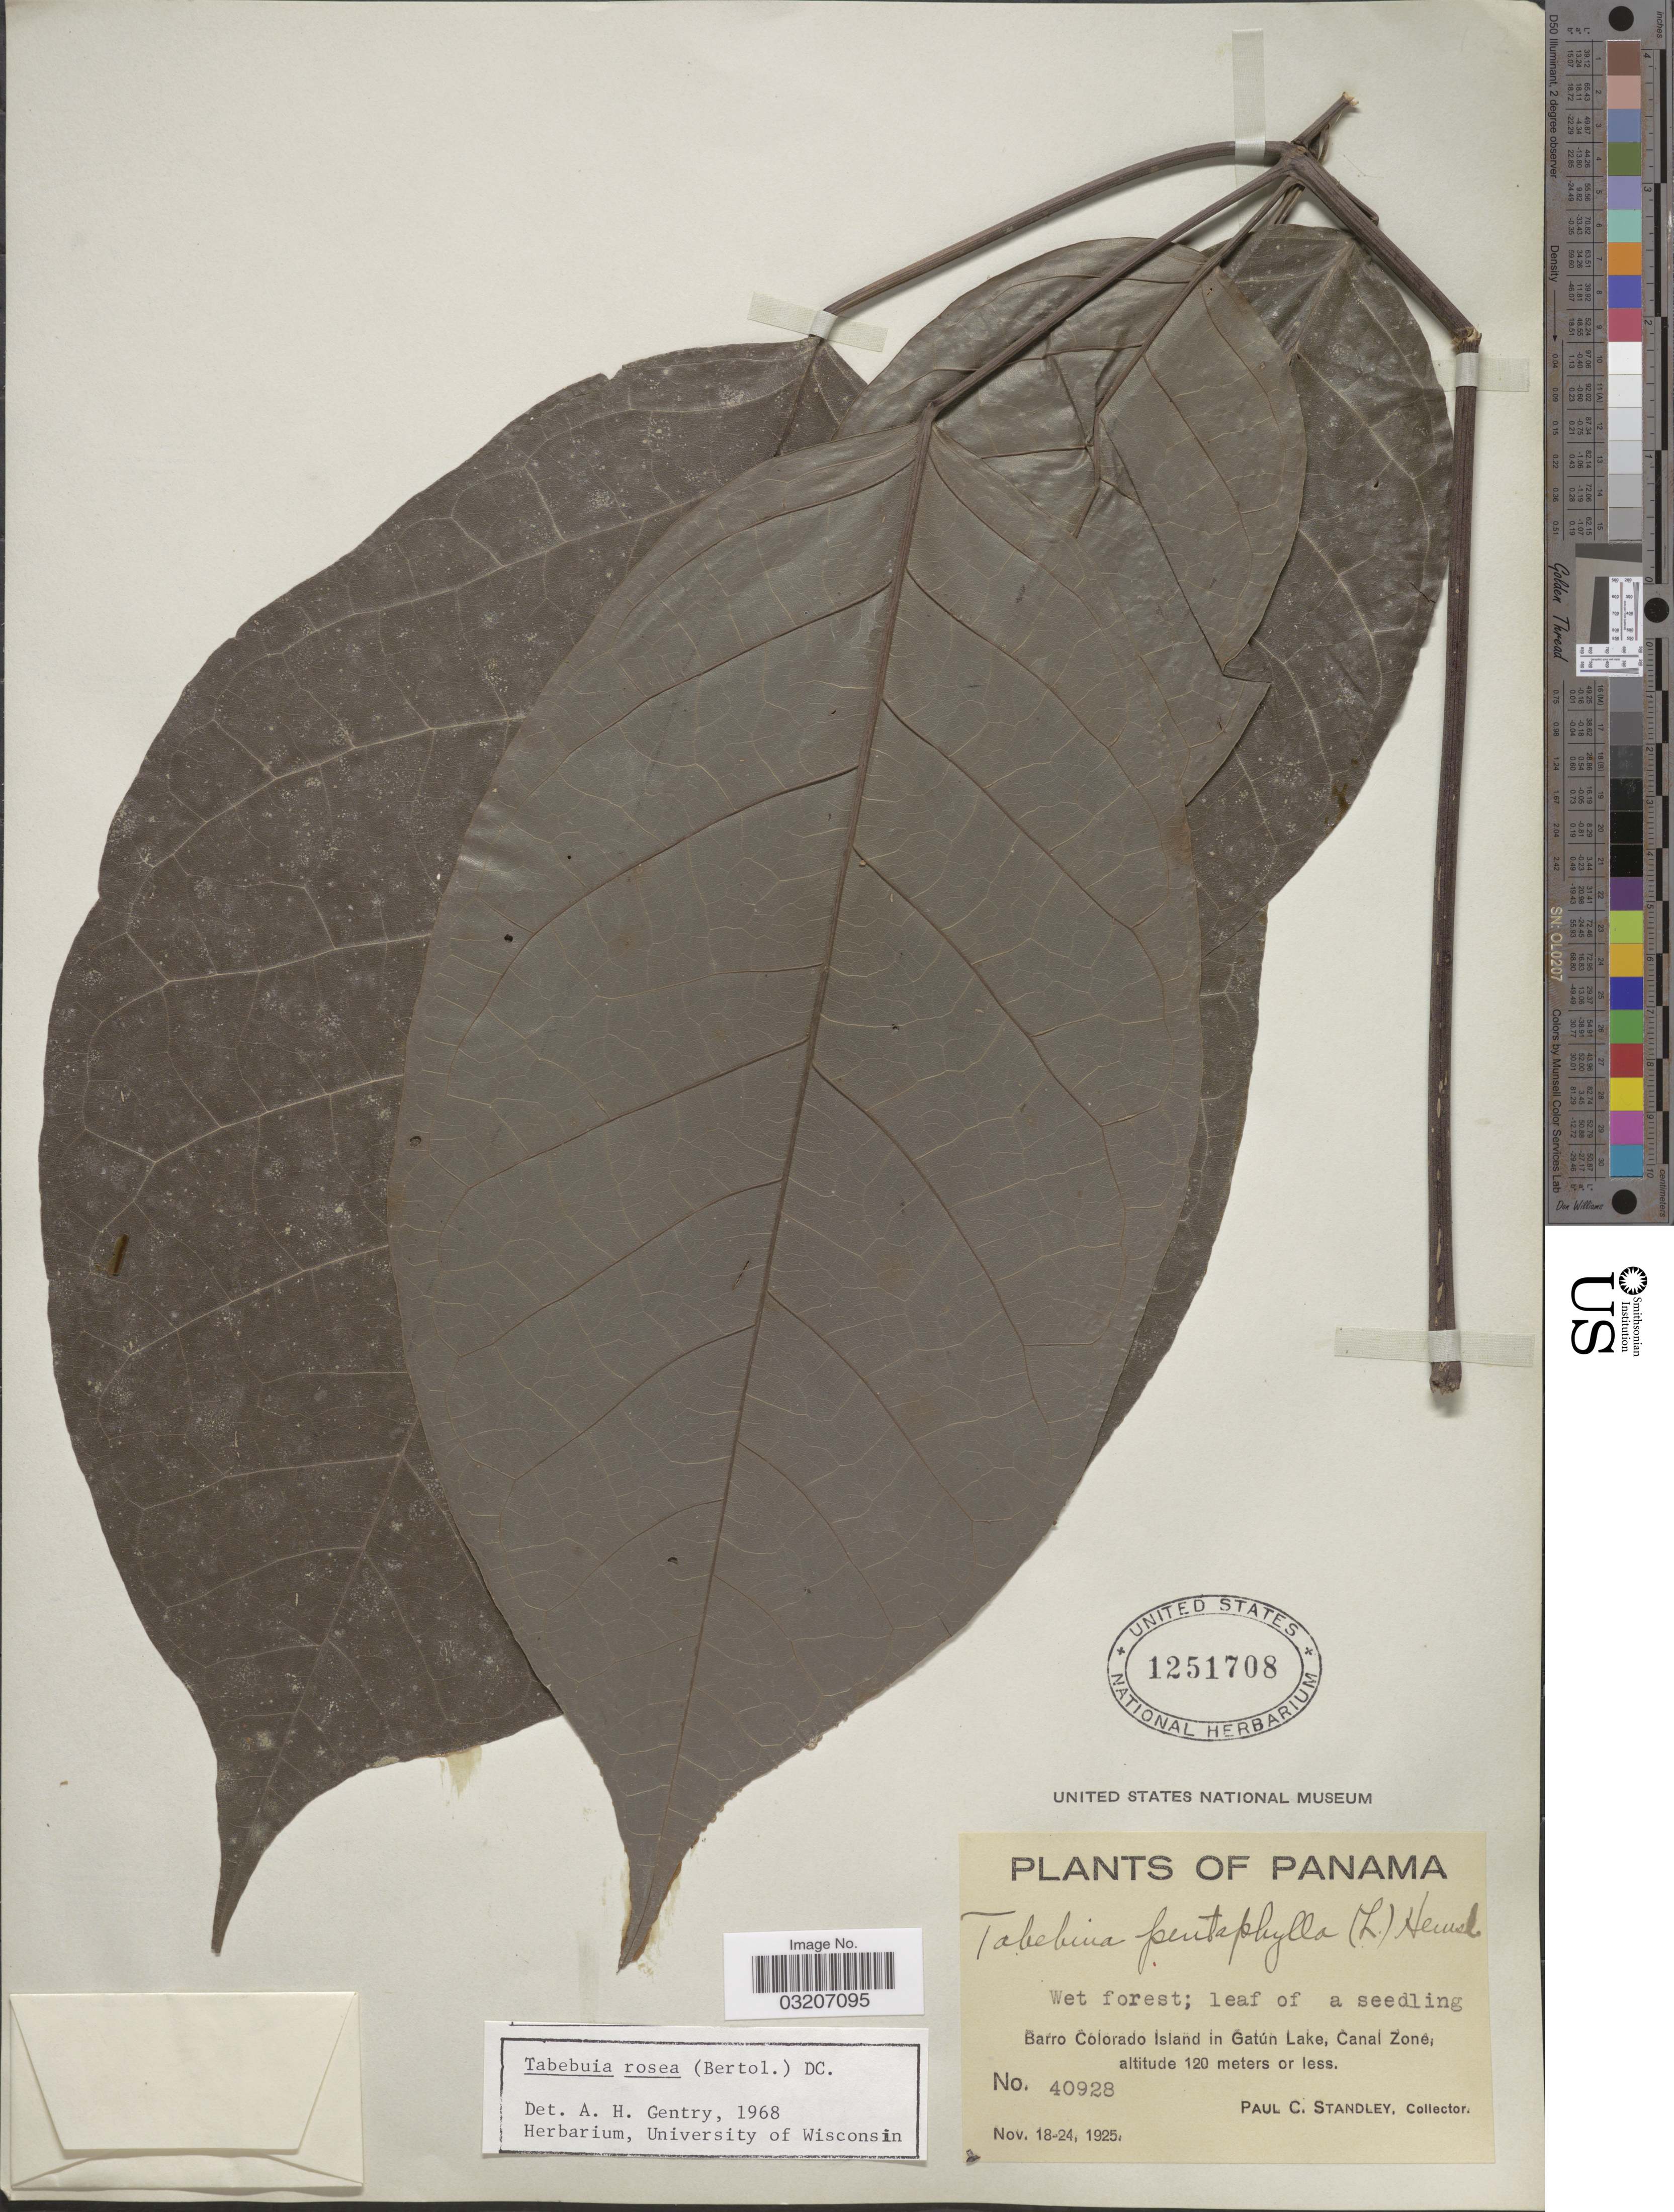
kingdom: Plantae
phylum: Tracheophyta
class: Magnoliopsida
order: Lamiales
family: Bignoniaceae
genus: Tabebuia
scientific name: Tabebuia rosea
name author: (Bertol.) DC.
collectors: P. C. Standley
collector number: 40928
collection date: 1925-11-18/1925-11-24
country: Panama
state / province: Panamá Oeste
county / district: Canal Zone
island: Barro Colorado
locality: Barro Colorado Island in Gatún Lake, Canal Zone.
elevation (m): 120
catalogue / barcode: US 1251708